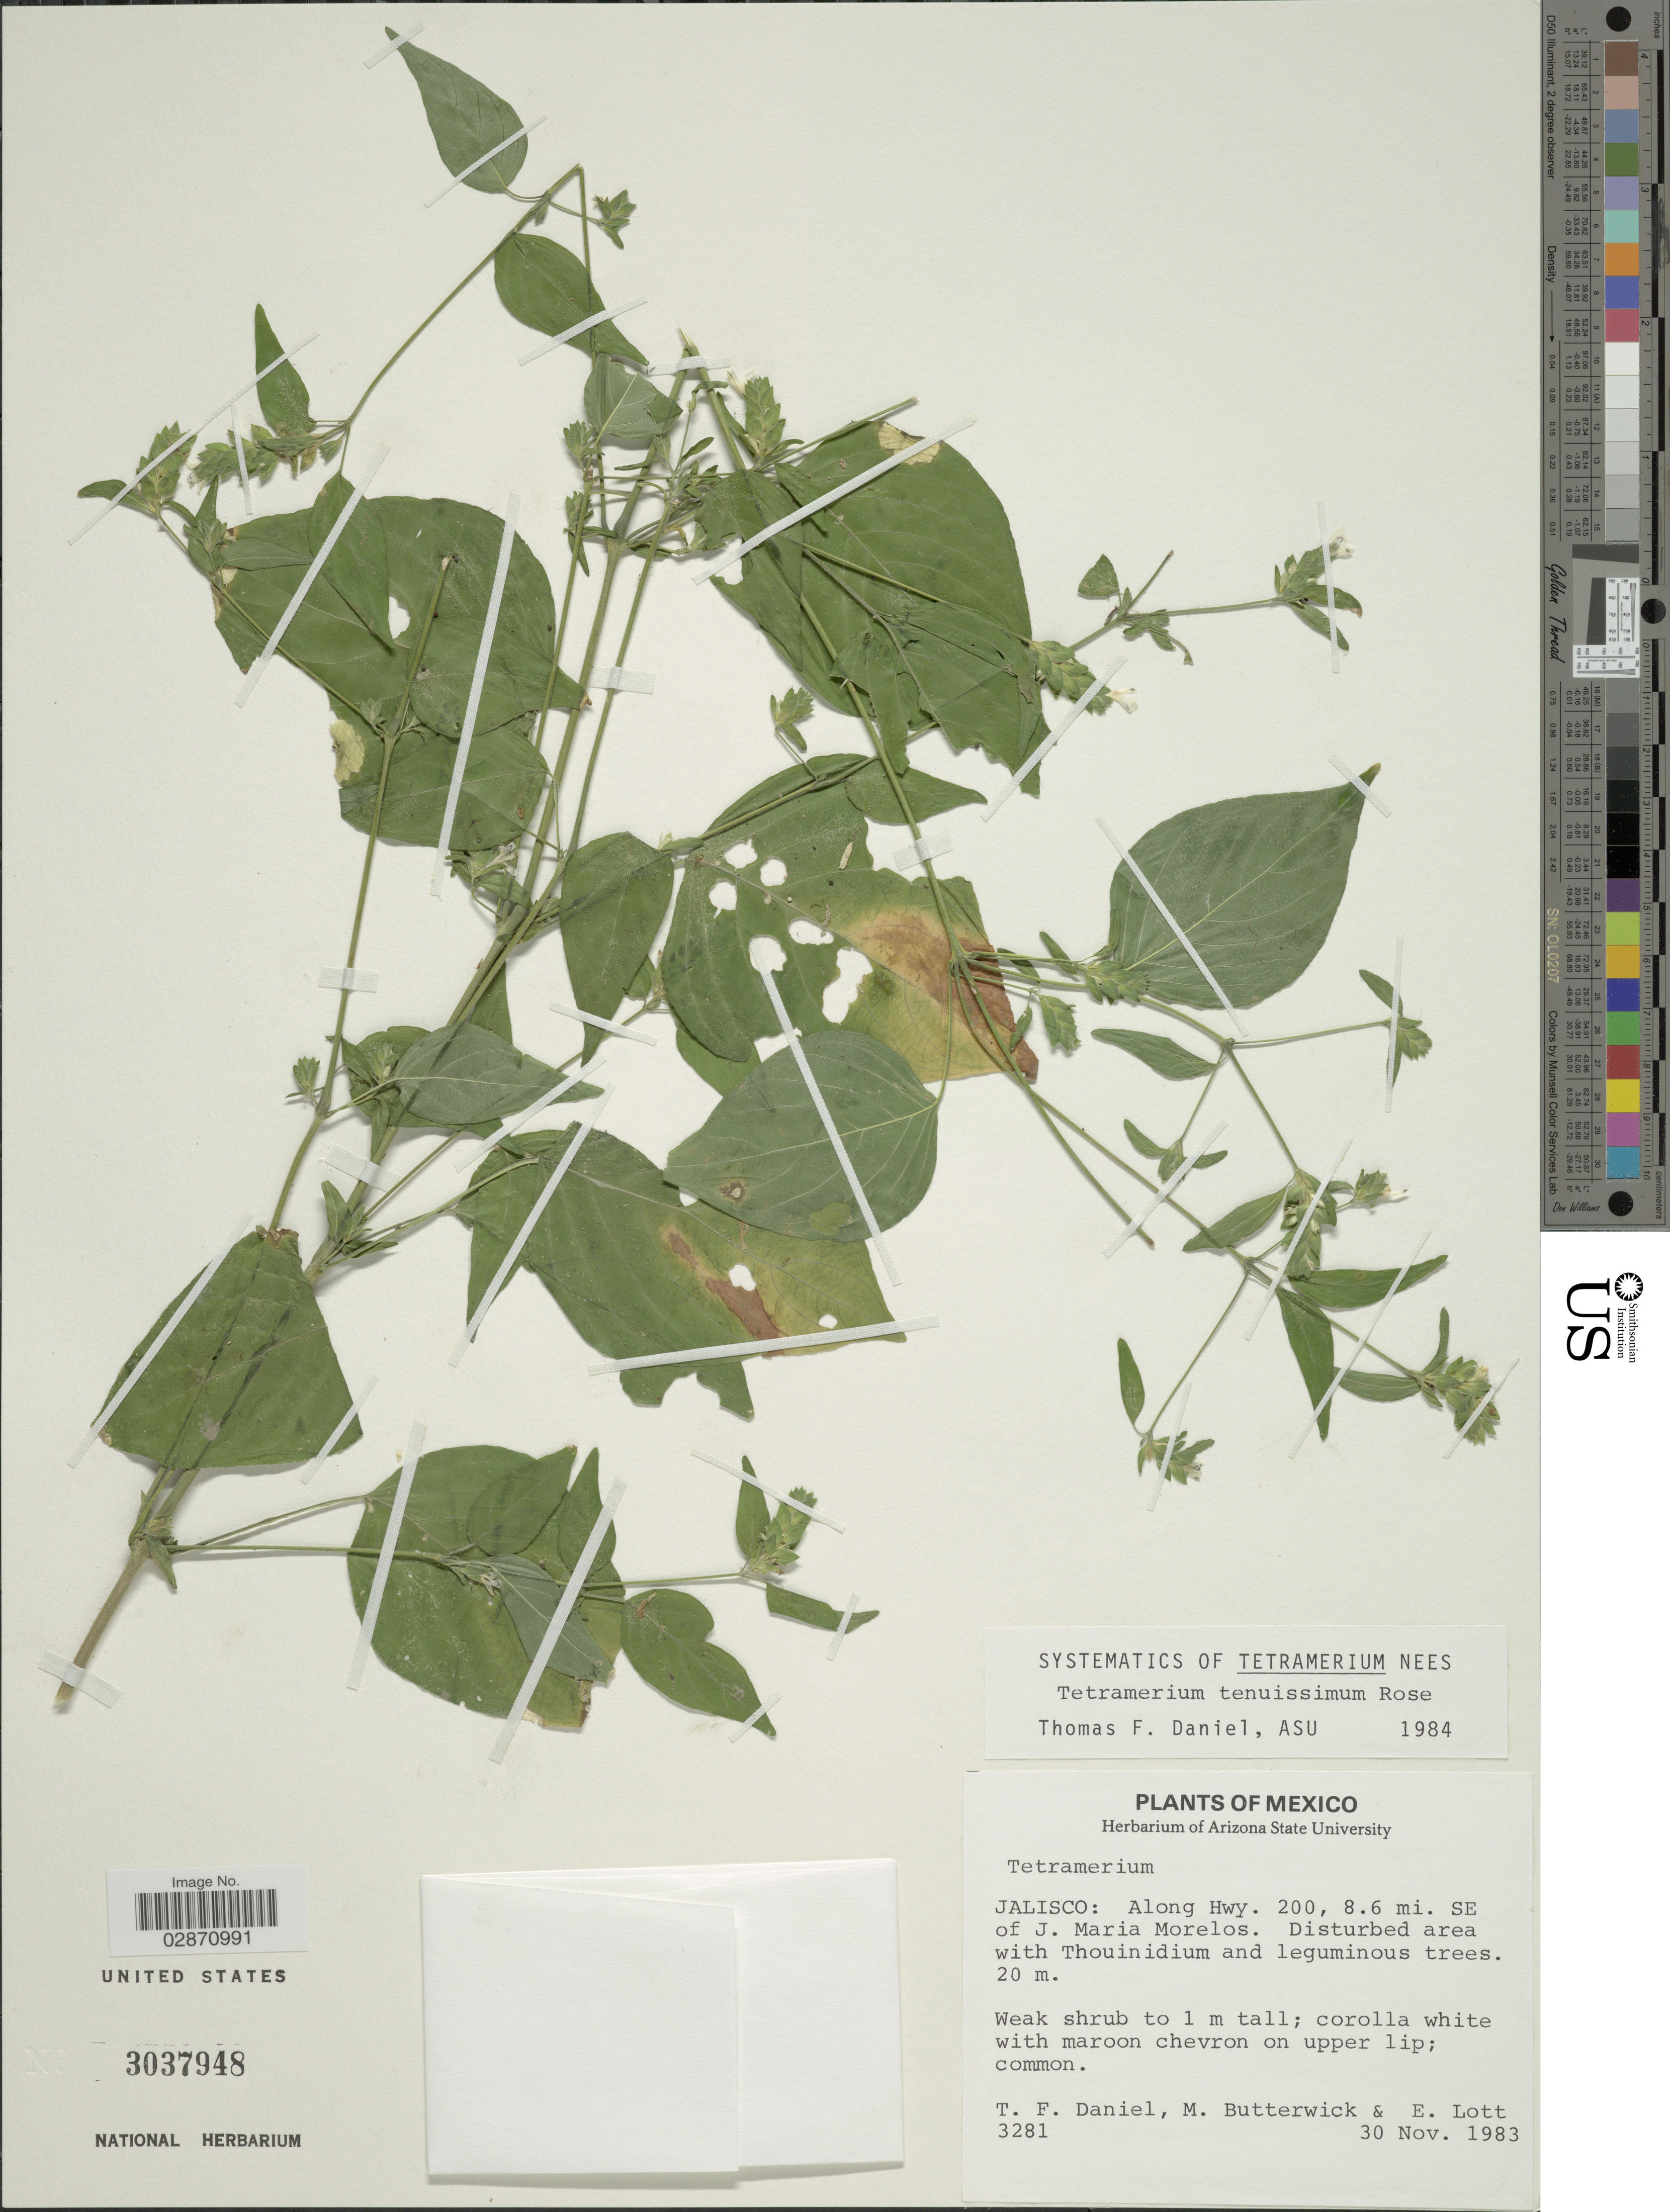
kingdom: Plantae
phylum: Tracheophyta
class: Magnoliopsida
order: Lamiales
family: Acanthaceae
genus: Tetramerium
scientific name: Tetramerium tenuissimum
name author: Rose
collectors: T. F. Daniel, M. Butterwick & E. Lott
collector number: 3281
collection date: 1983-11-30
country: Mexico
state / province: Jalisco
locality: Along Hwy. 200, 8.6 mi. SE of J. Maria Morelos.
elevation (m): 20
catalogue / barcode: US 3037948